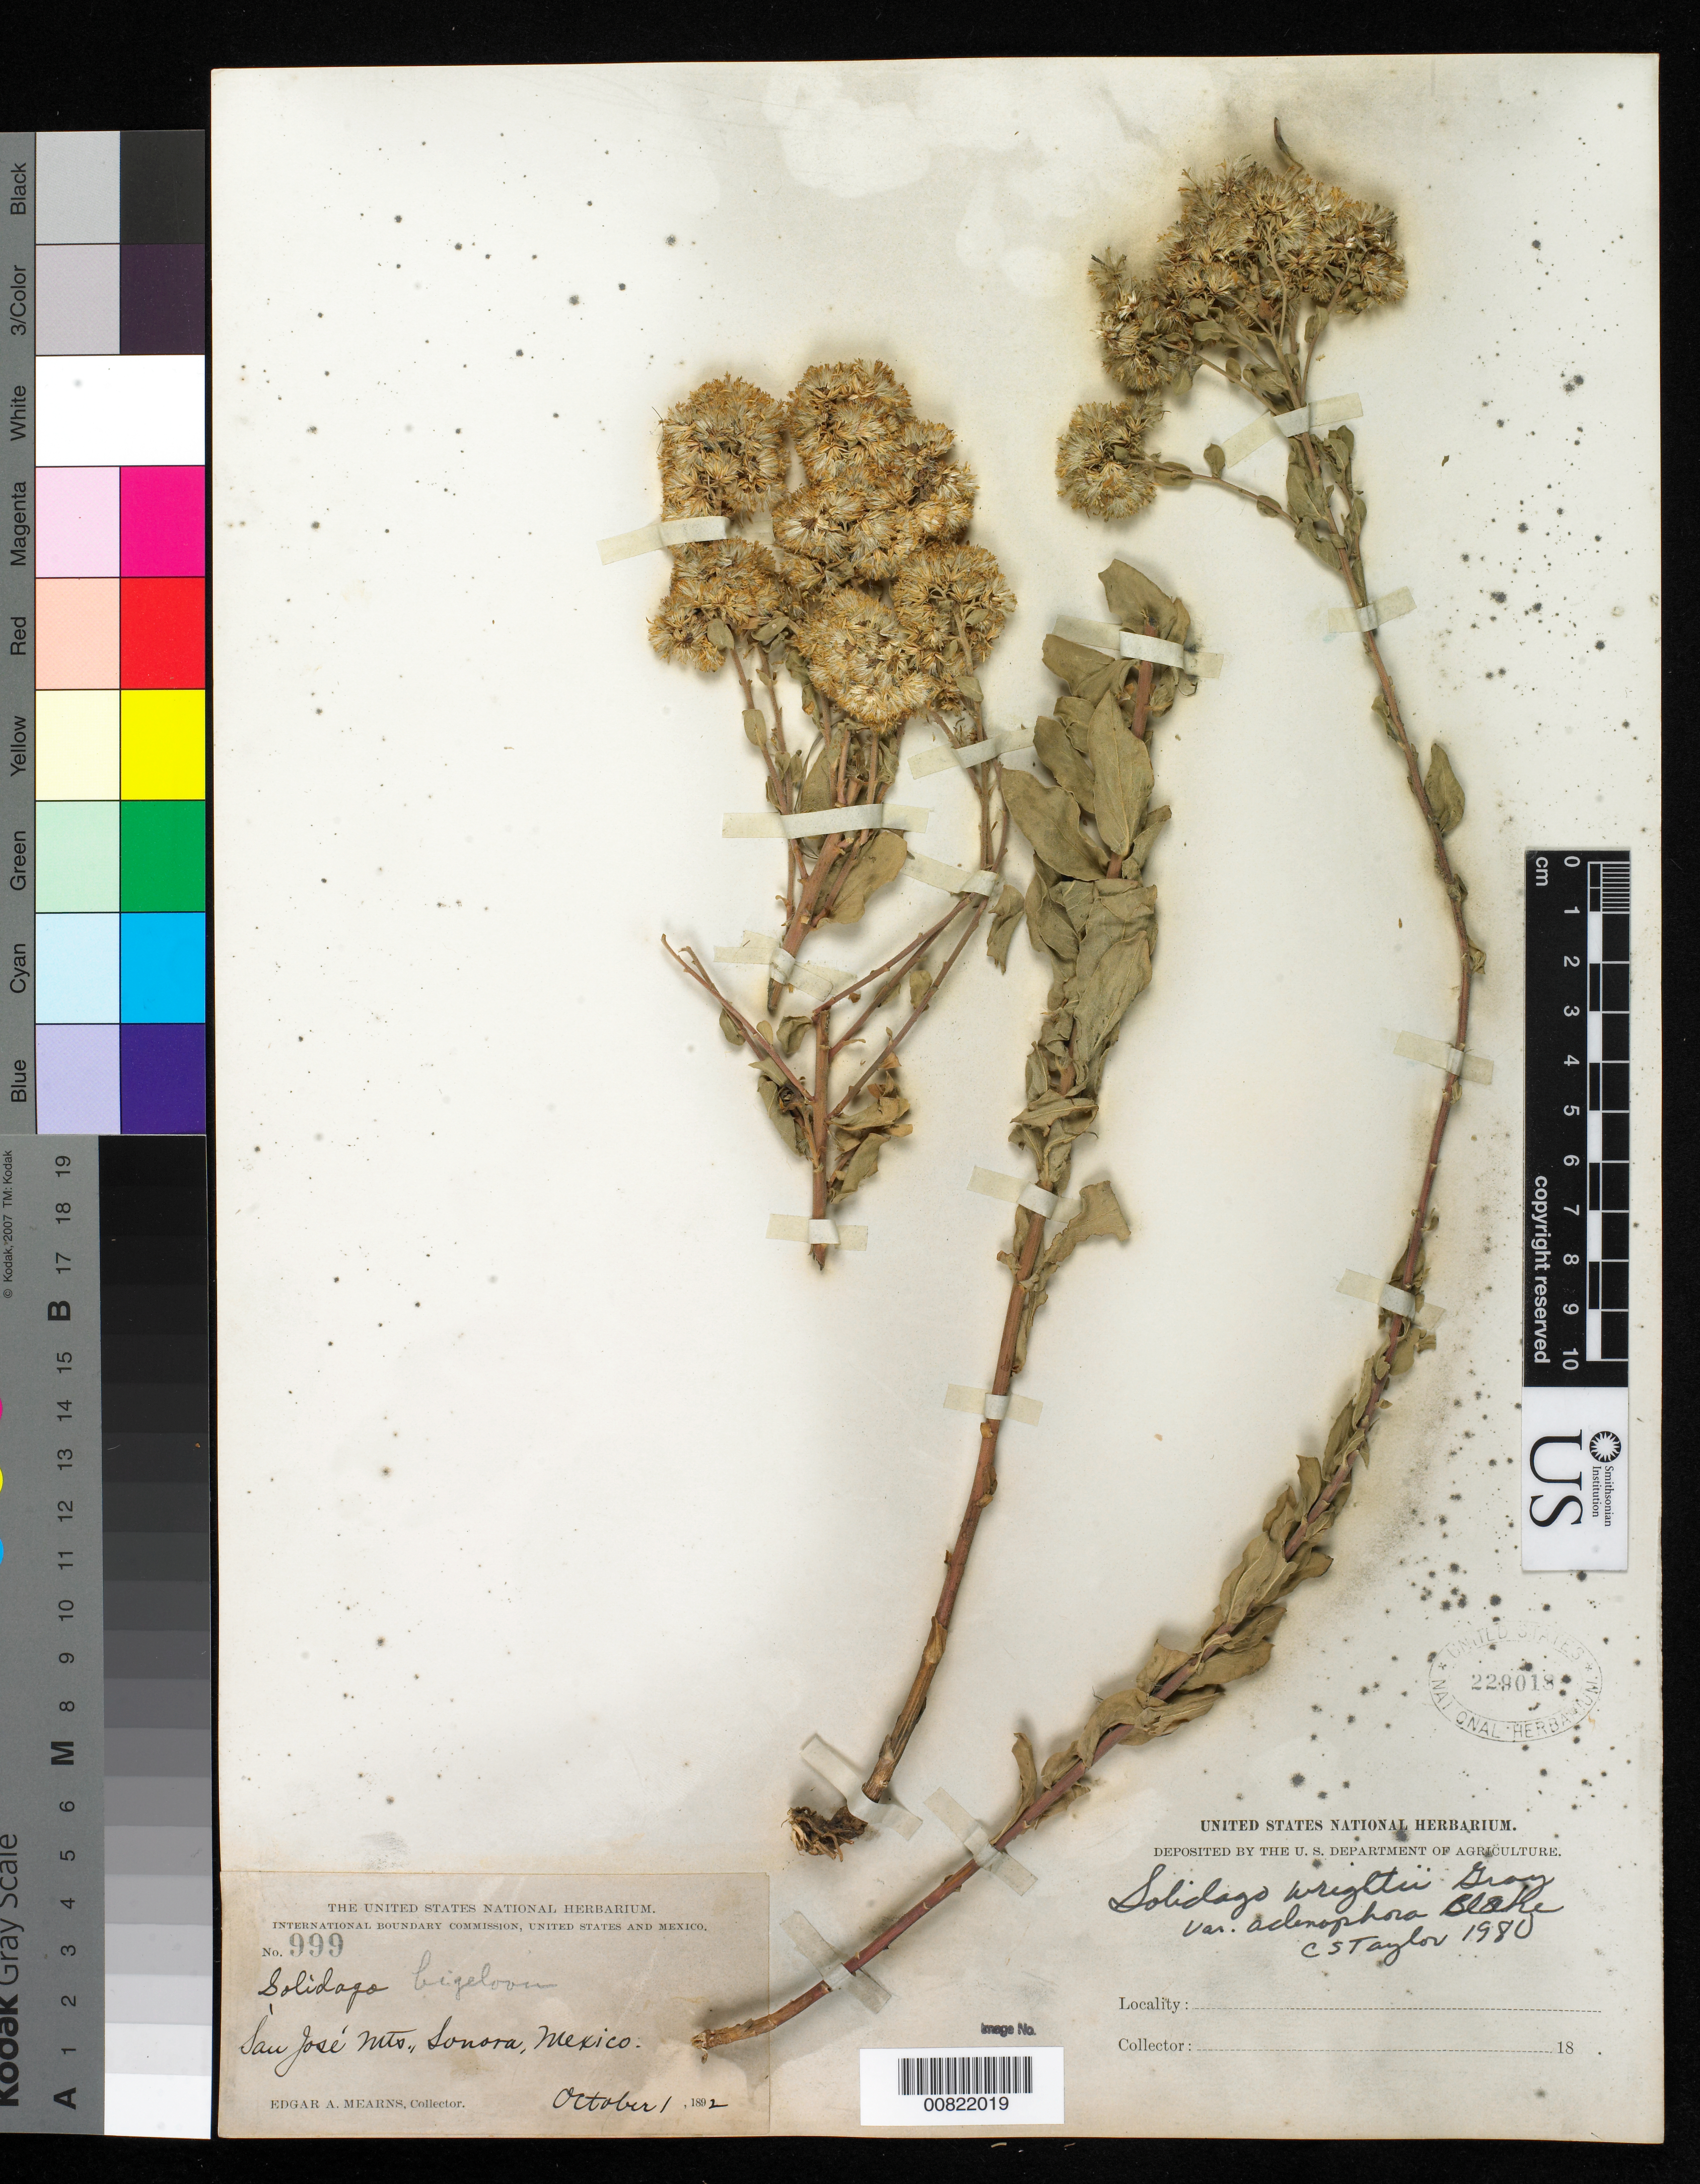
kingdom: Plantae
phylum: Tracheophyta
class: Magnoliopsida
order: Asterales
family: Asteraceae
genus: Solidago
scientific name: Solidago wrightii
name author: A. Gray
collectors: E. A. Mearns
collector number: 999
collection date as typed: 01 Oct 1892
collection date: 1892-10-01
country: Mexico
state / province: Sonora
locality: San José Mts., Sonora.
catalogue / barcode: US 229018